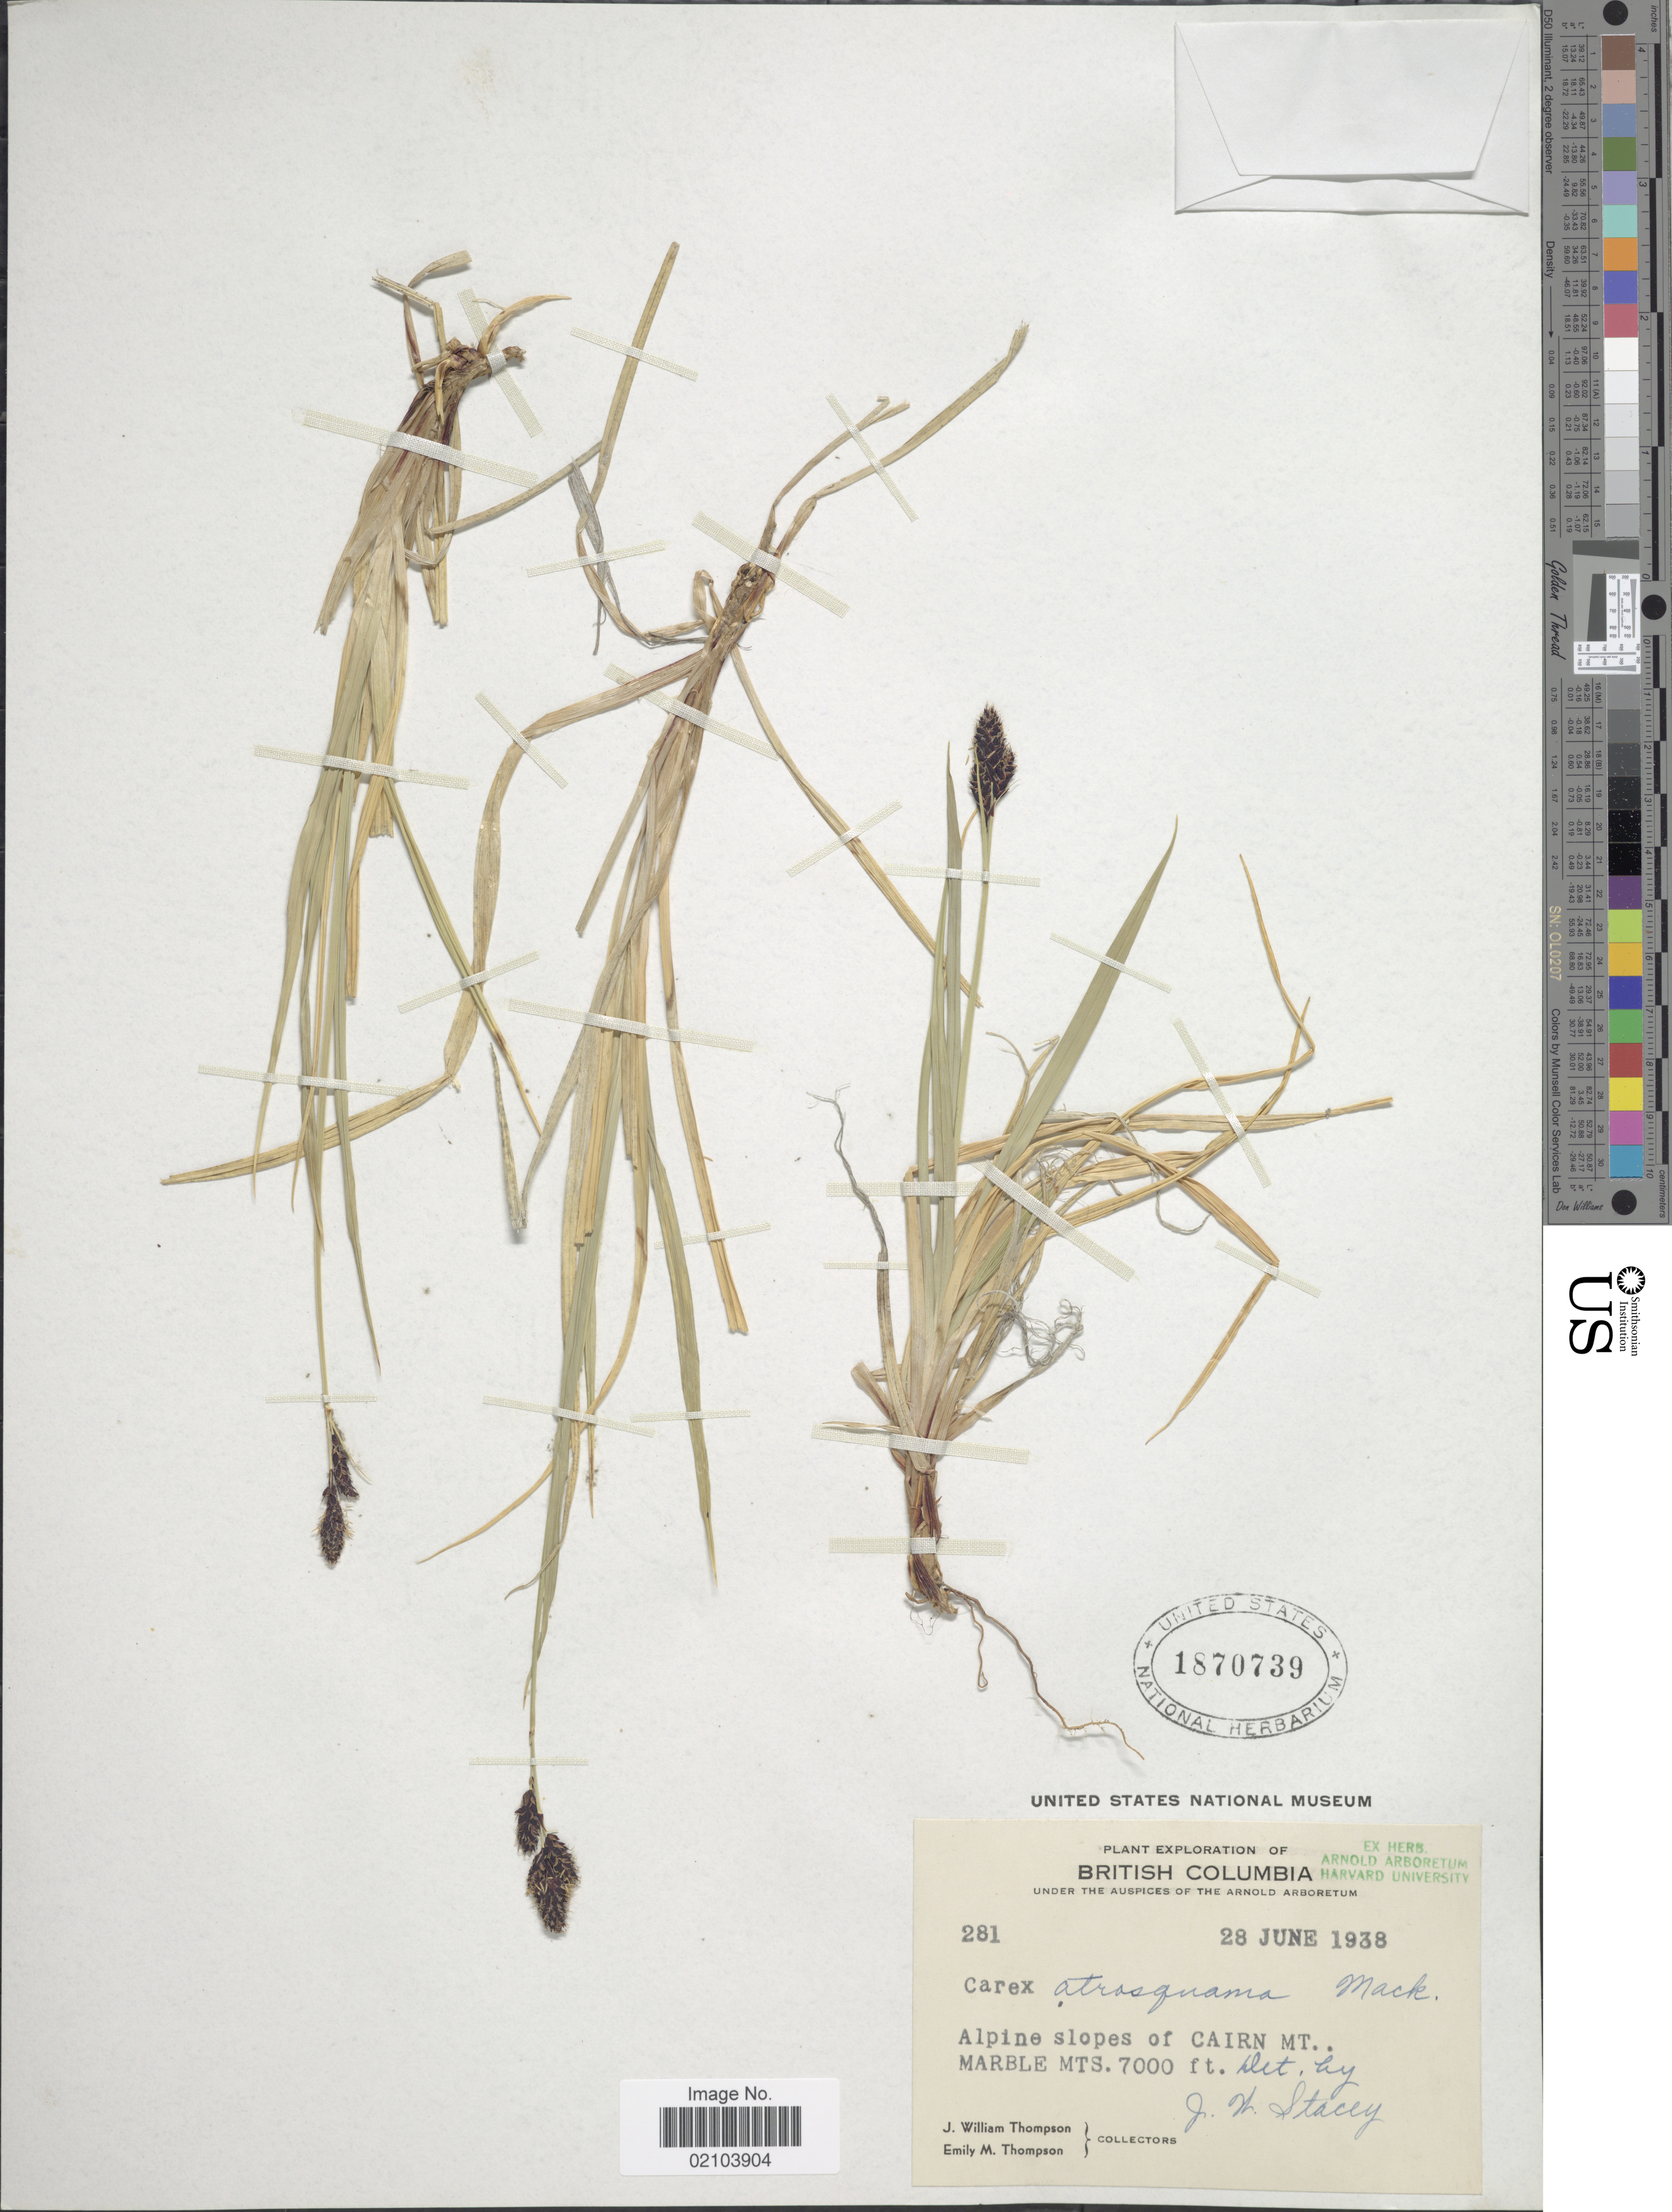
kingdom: Plantae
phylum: Tracheophyta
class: Liliopsida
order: Poales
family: Cyperaceae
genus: Carex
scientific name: Carex atrosquama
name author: Mack.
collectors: J. W. Thompson & E. M. Thompson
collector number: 281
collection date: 1938-06-28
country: Canada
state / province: British Columbia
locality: Cairn Mt.. Marble Mts.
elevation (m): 2134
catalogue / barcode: US 1870739